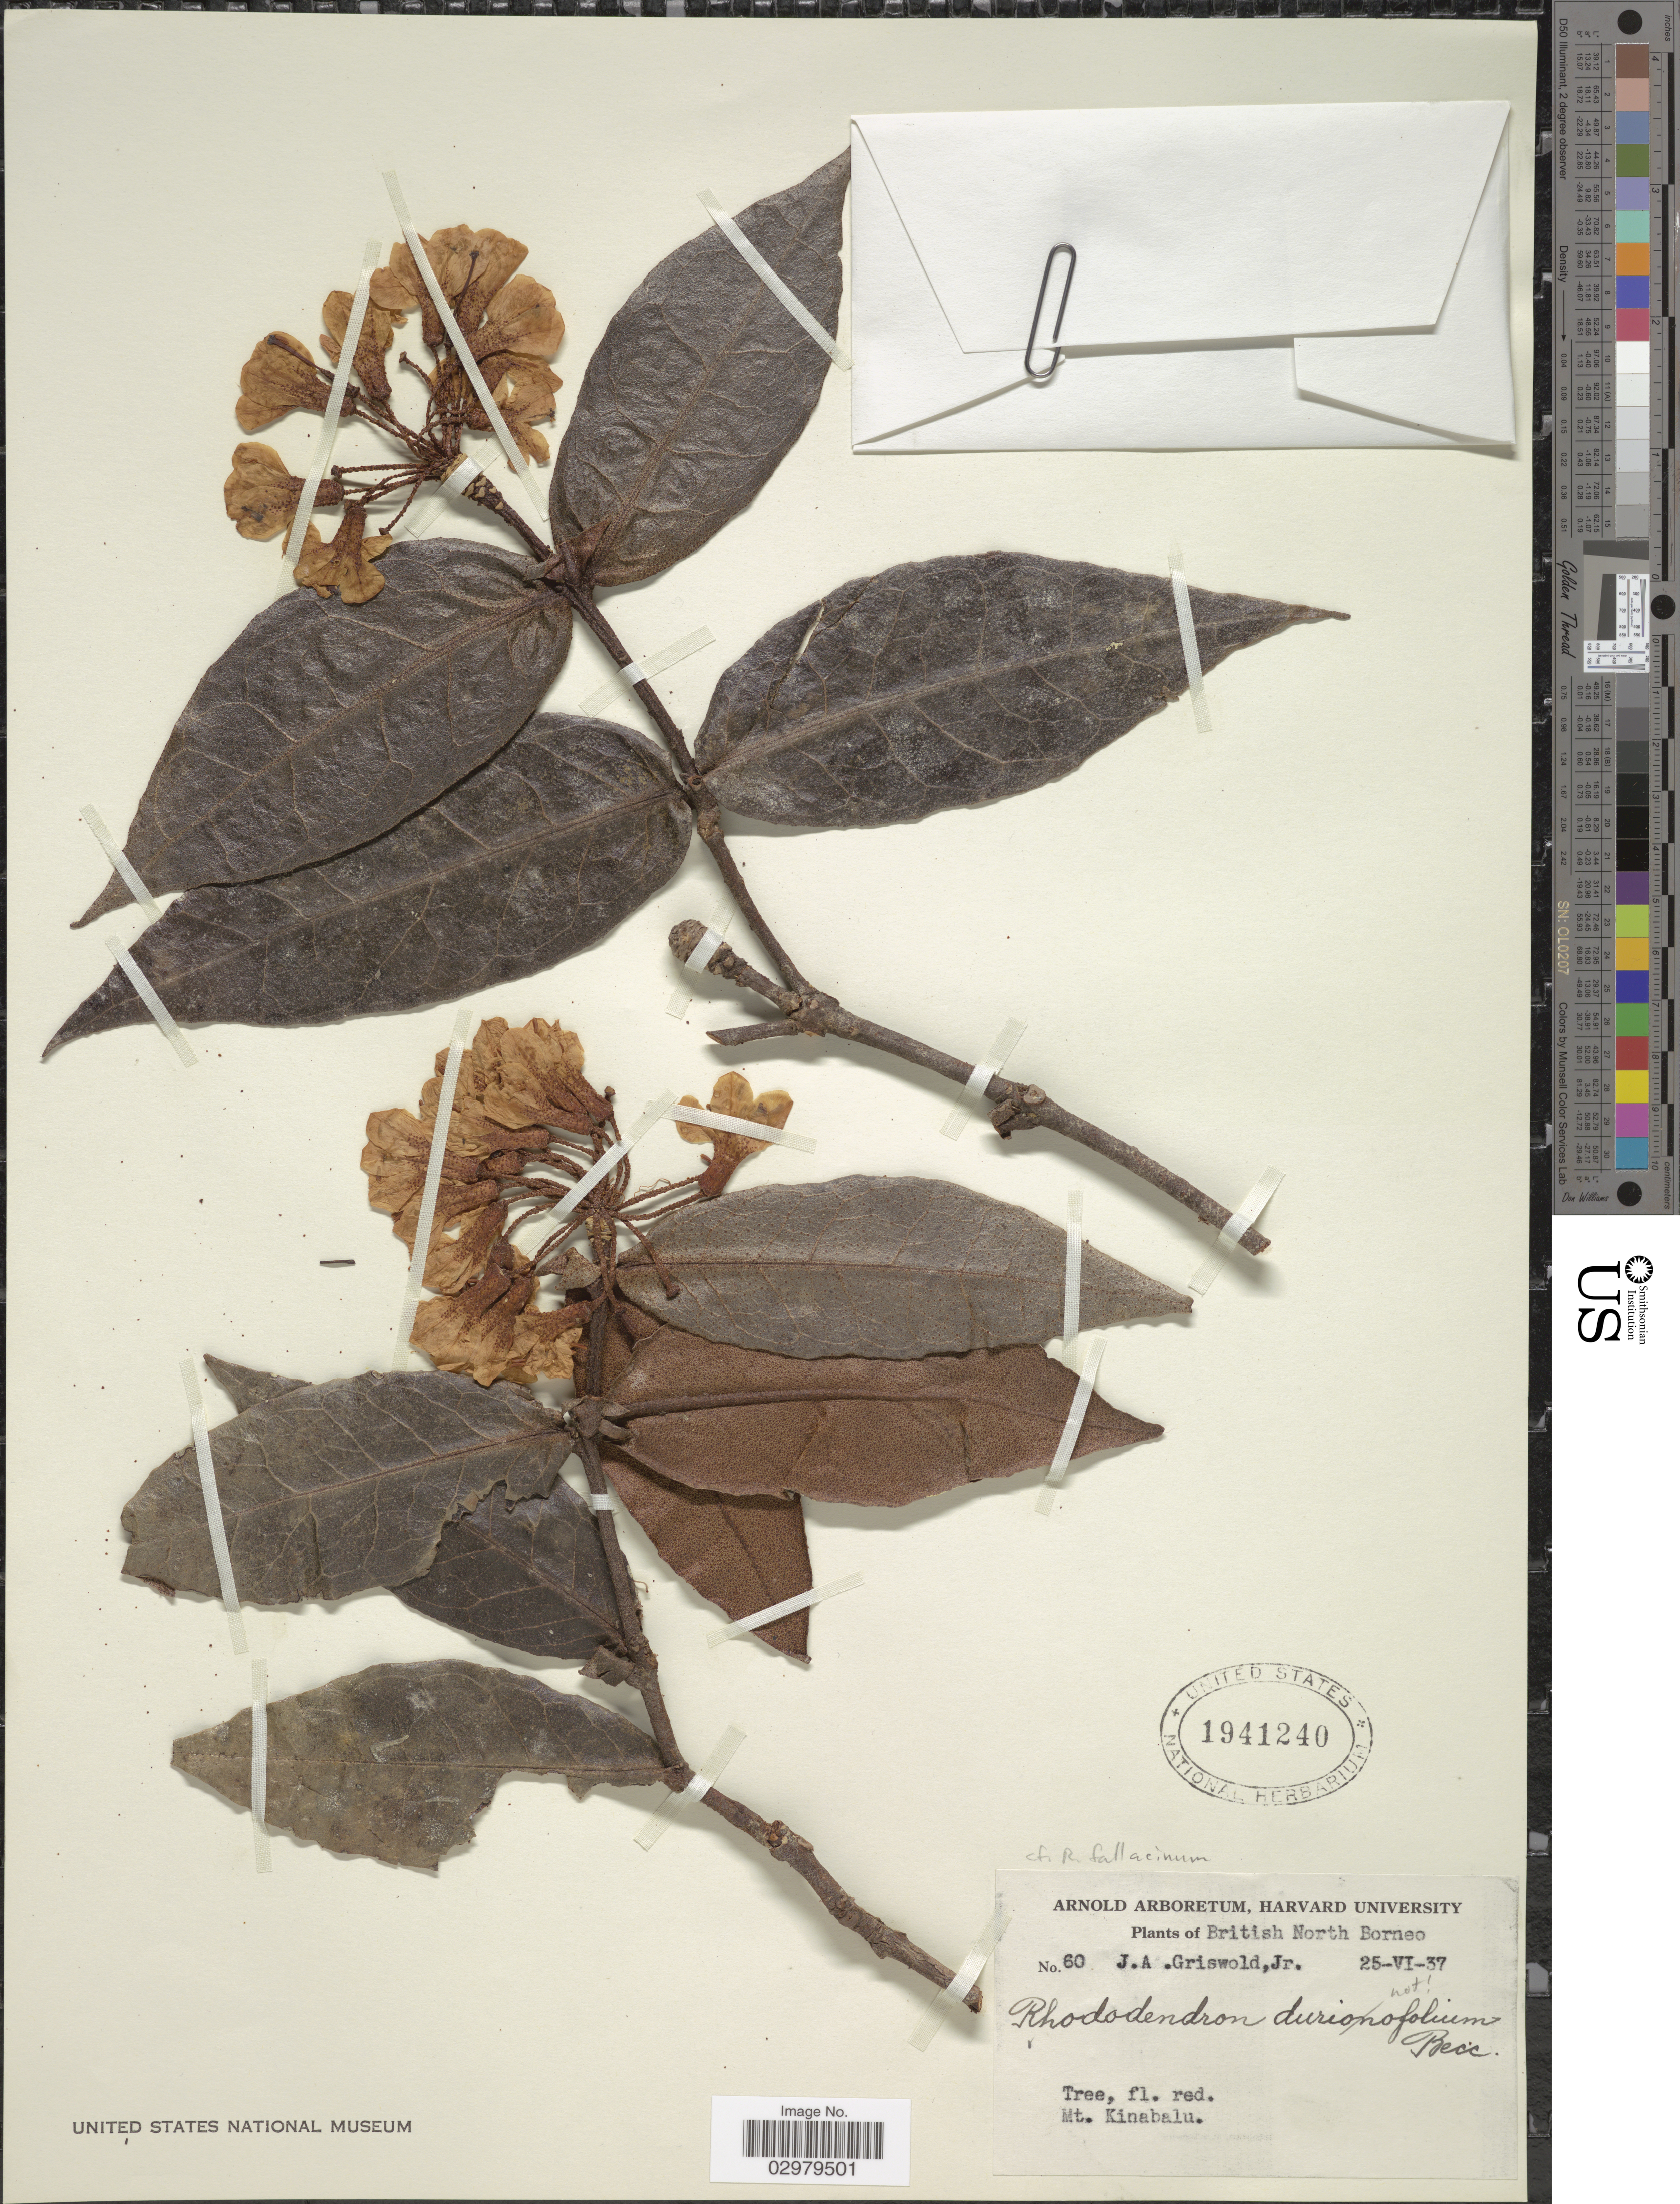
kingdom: Plantae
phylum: Tracheophyta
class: Magnoliopsida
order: Ericales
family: Ericaceae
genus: Rhododendron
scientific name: Rhododendron fallacinum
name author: Sleumer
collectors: J. Griswold Jr.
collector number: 60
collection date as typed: Transcribed d/m/y: 25/6/37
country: Malaysia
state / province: Sabah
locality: British North Borneo. Mt. Kinabalu.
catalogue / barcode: US 1941240